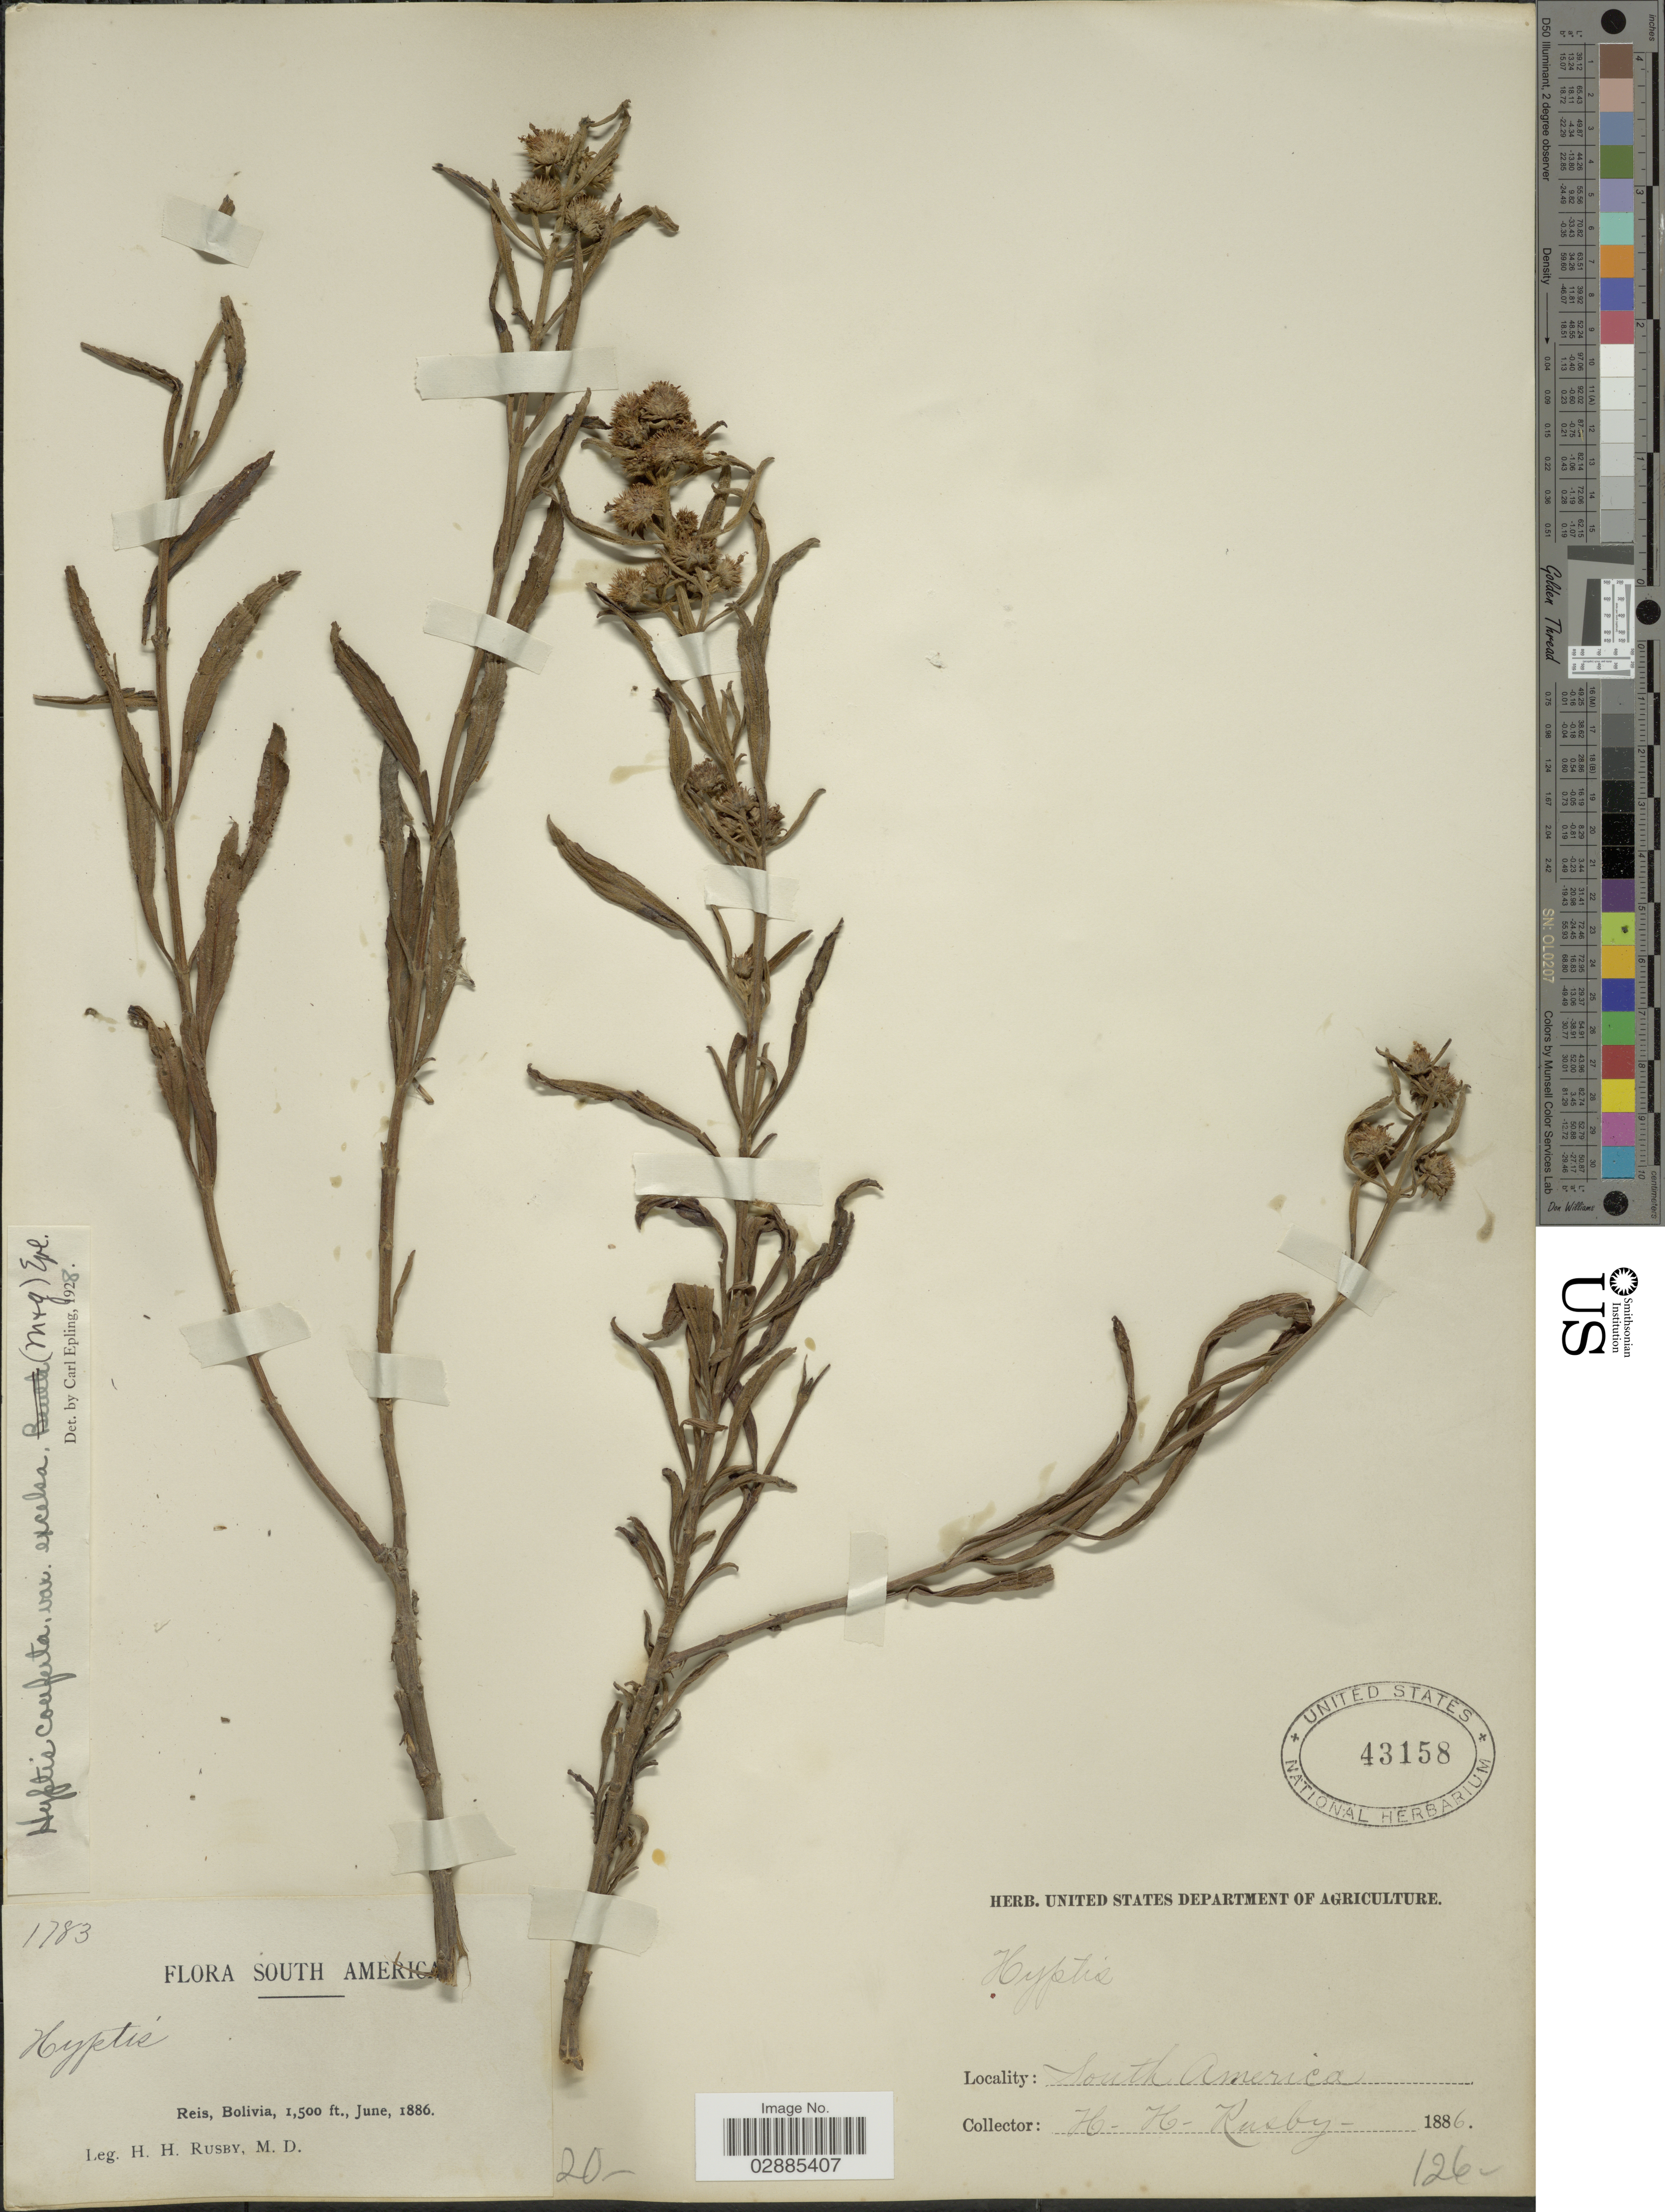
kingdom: Plantae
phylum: Tracheophyta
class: Magnoliopsida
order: Lamiales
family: Lamiaceae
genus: Hyptis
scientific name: Hyptis conferta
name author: Pohl ex Benth.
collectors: H. H. Rusby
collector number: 1783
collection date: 1886-06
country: Bolivia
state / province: Pando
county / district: Nicolas Suarez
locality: Reis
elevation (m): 457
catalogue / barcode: US 43158